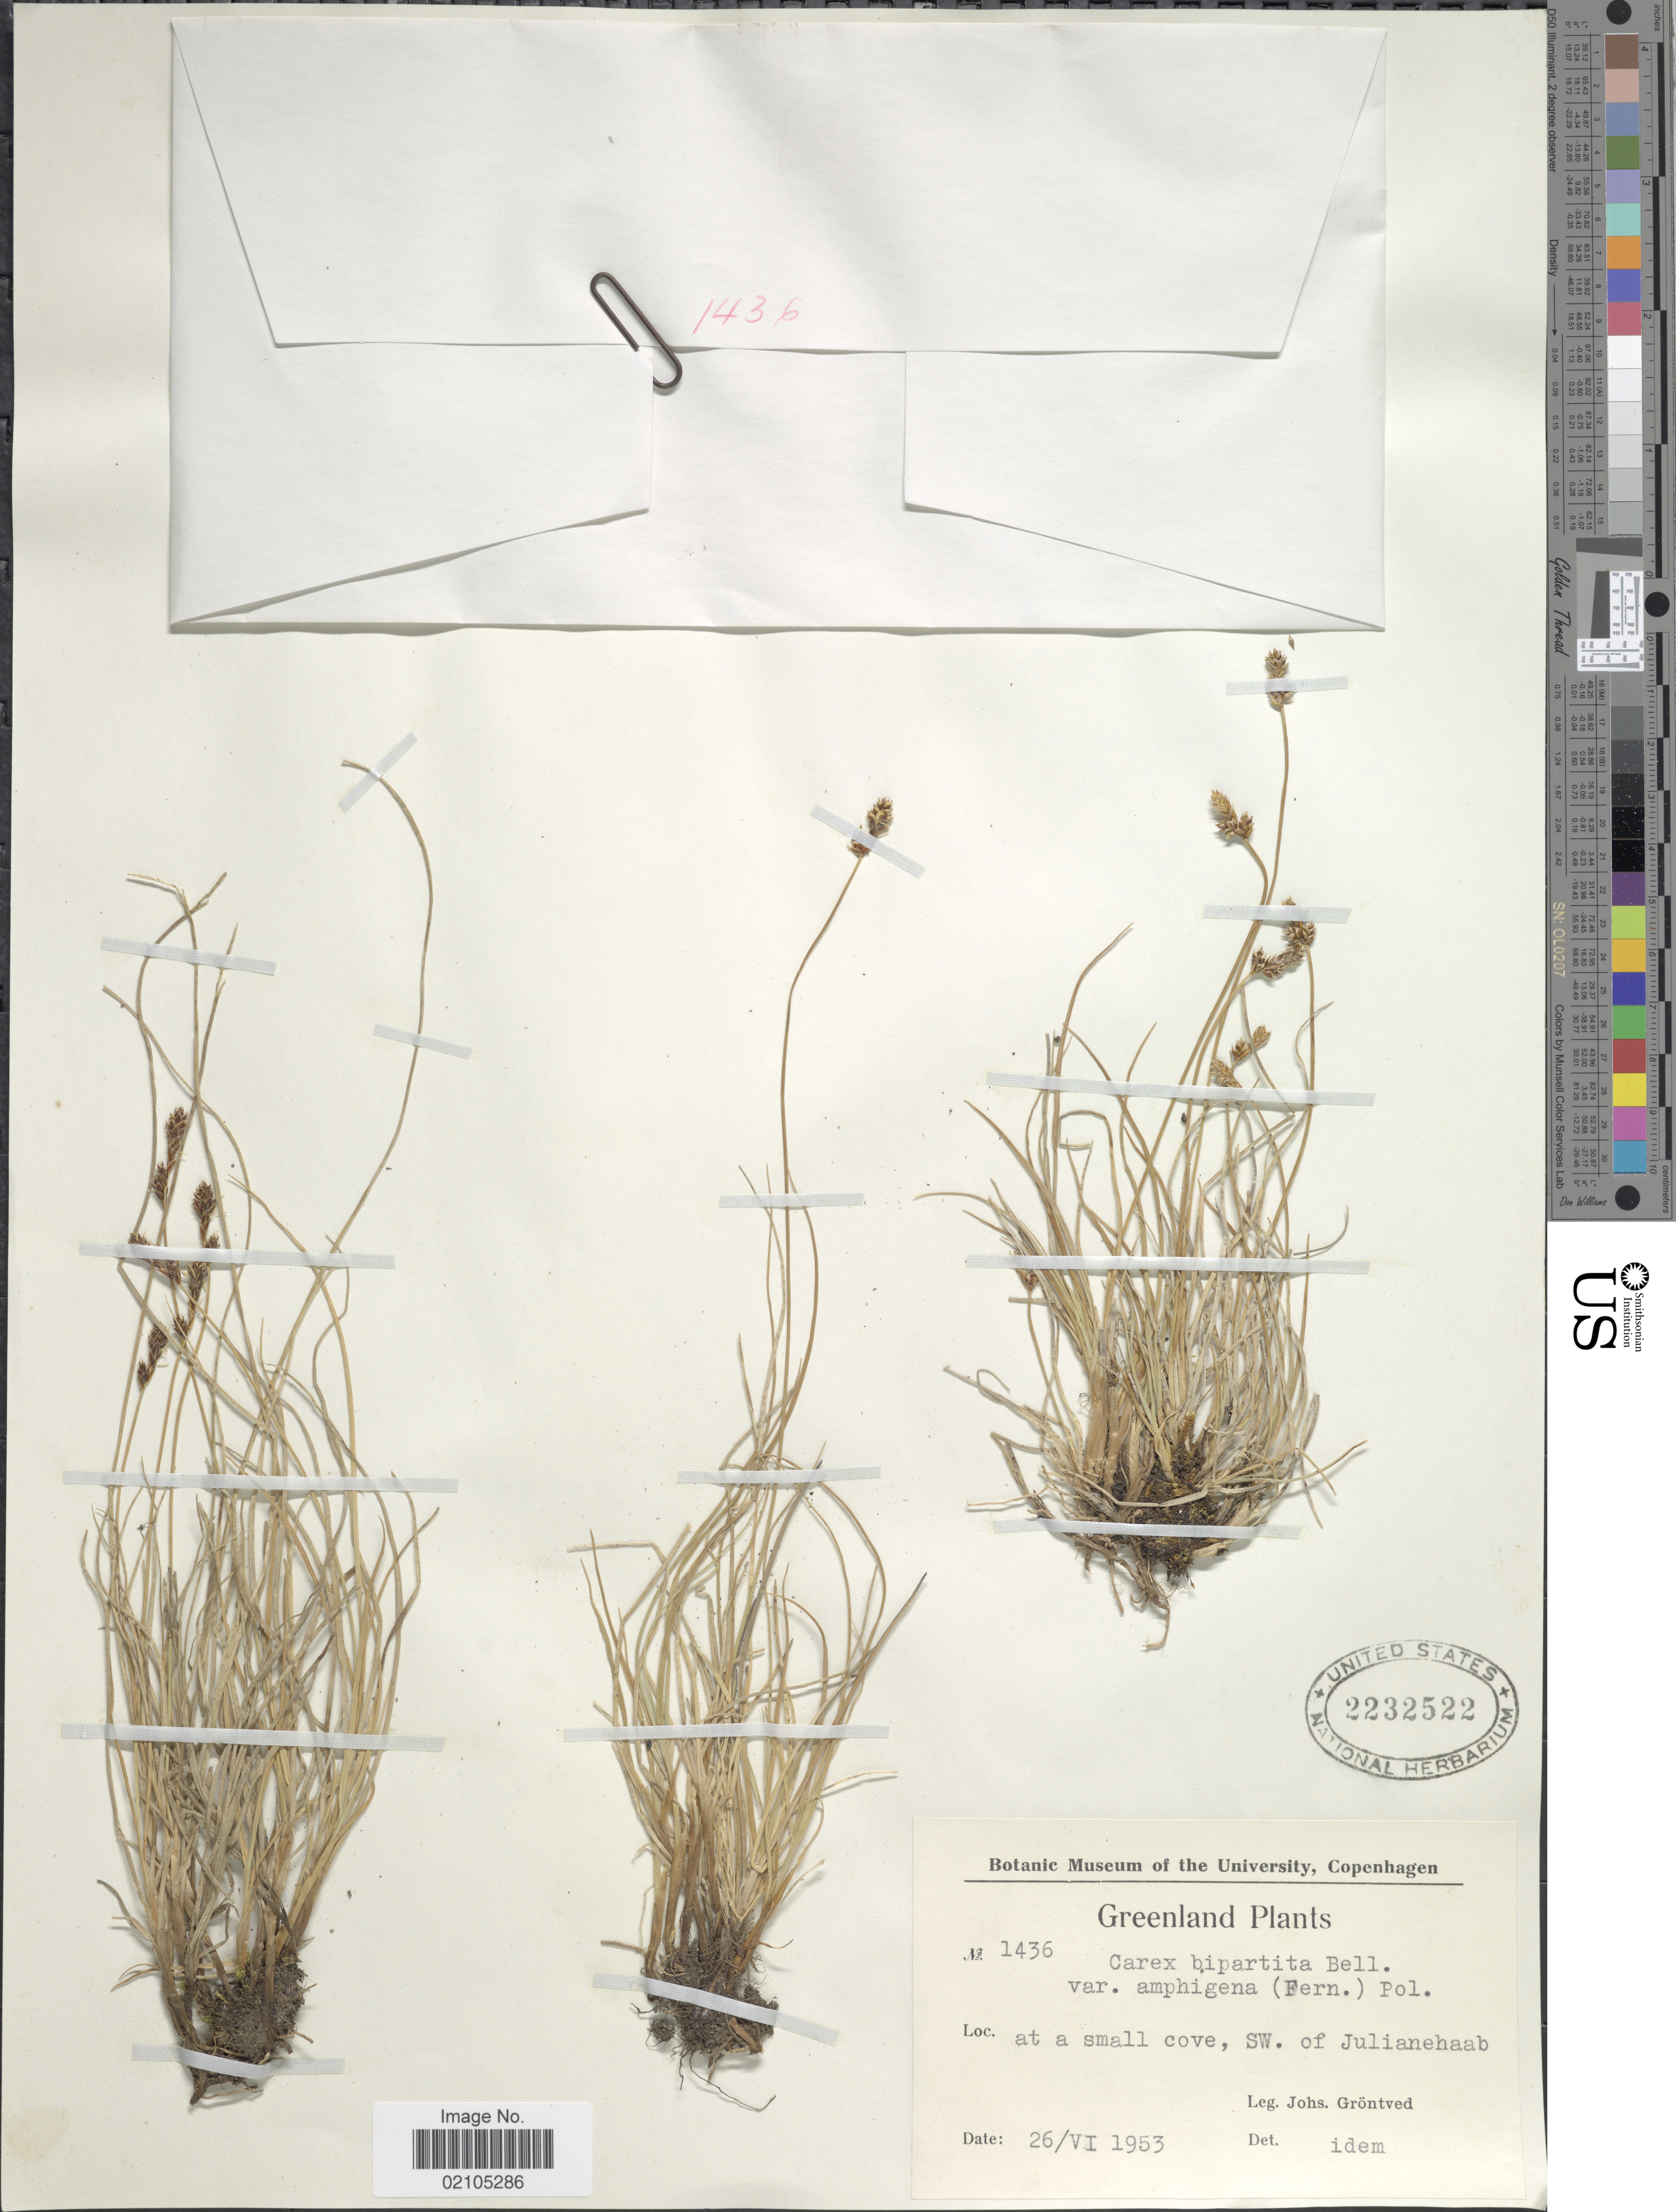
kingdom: Plantae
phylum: Tracheophyta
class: Liliopsida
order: Poales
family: Cyperaceae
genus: Carex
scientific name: Carex lachenalii subsp. lachenalii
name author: Schkuhr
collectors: J. Gröntved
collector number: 1436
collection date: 1953-06-26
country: Greenland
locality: Greenland. At a small cov, SW of Julianehaab.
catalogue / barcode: US 2232522